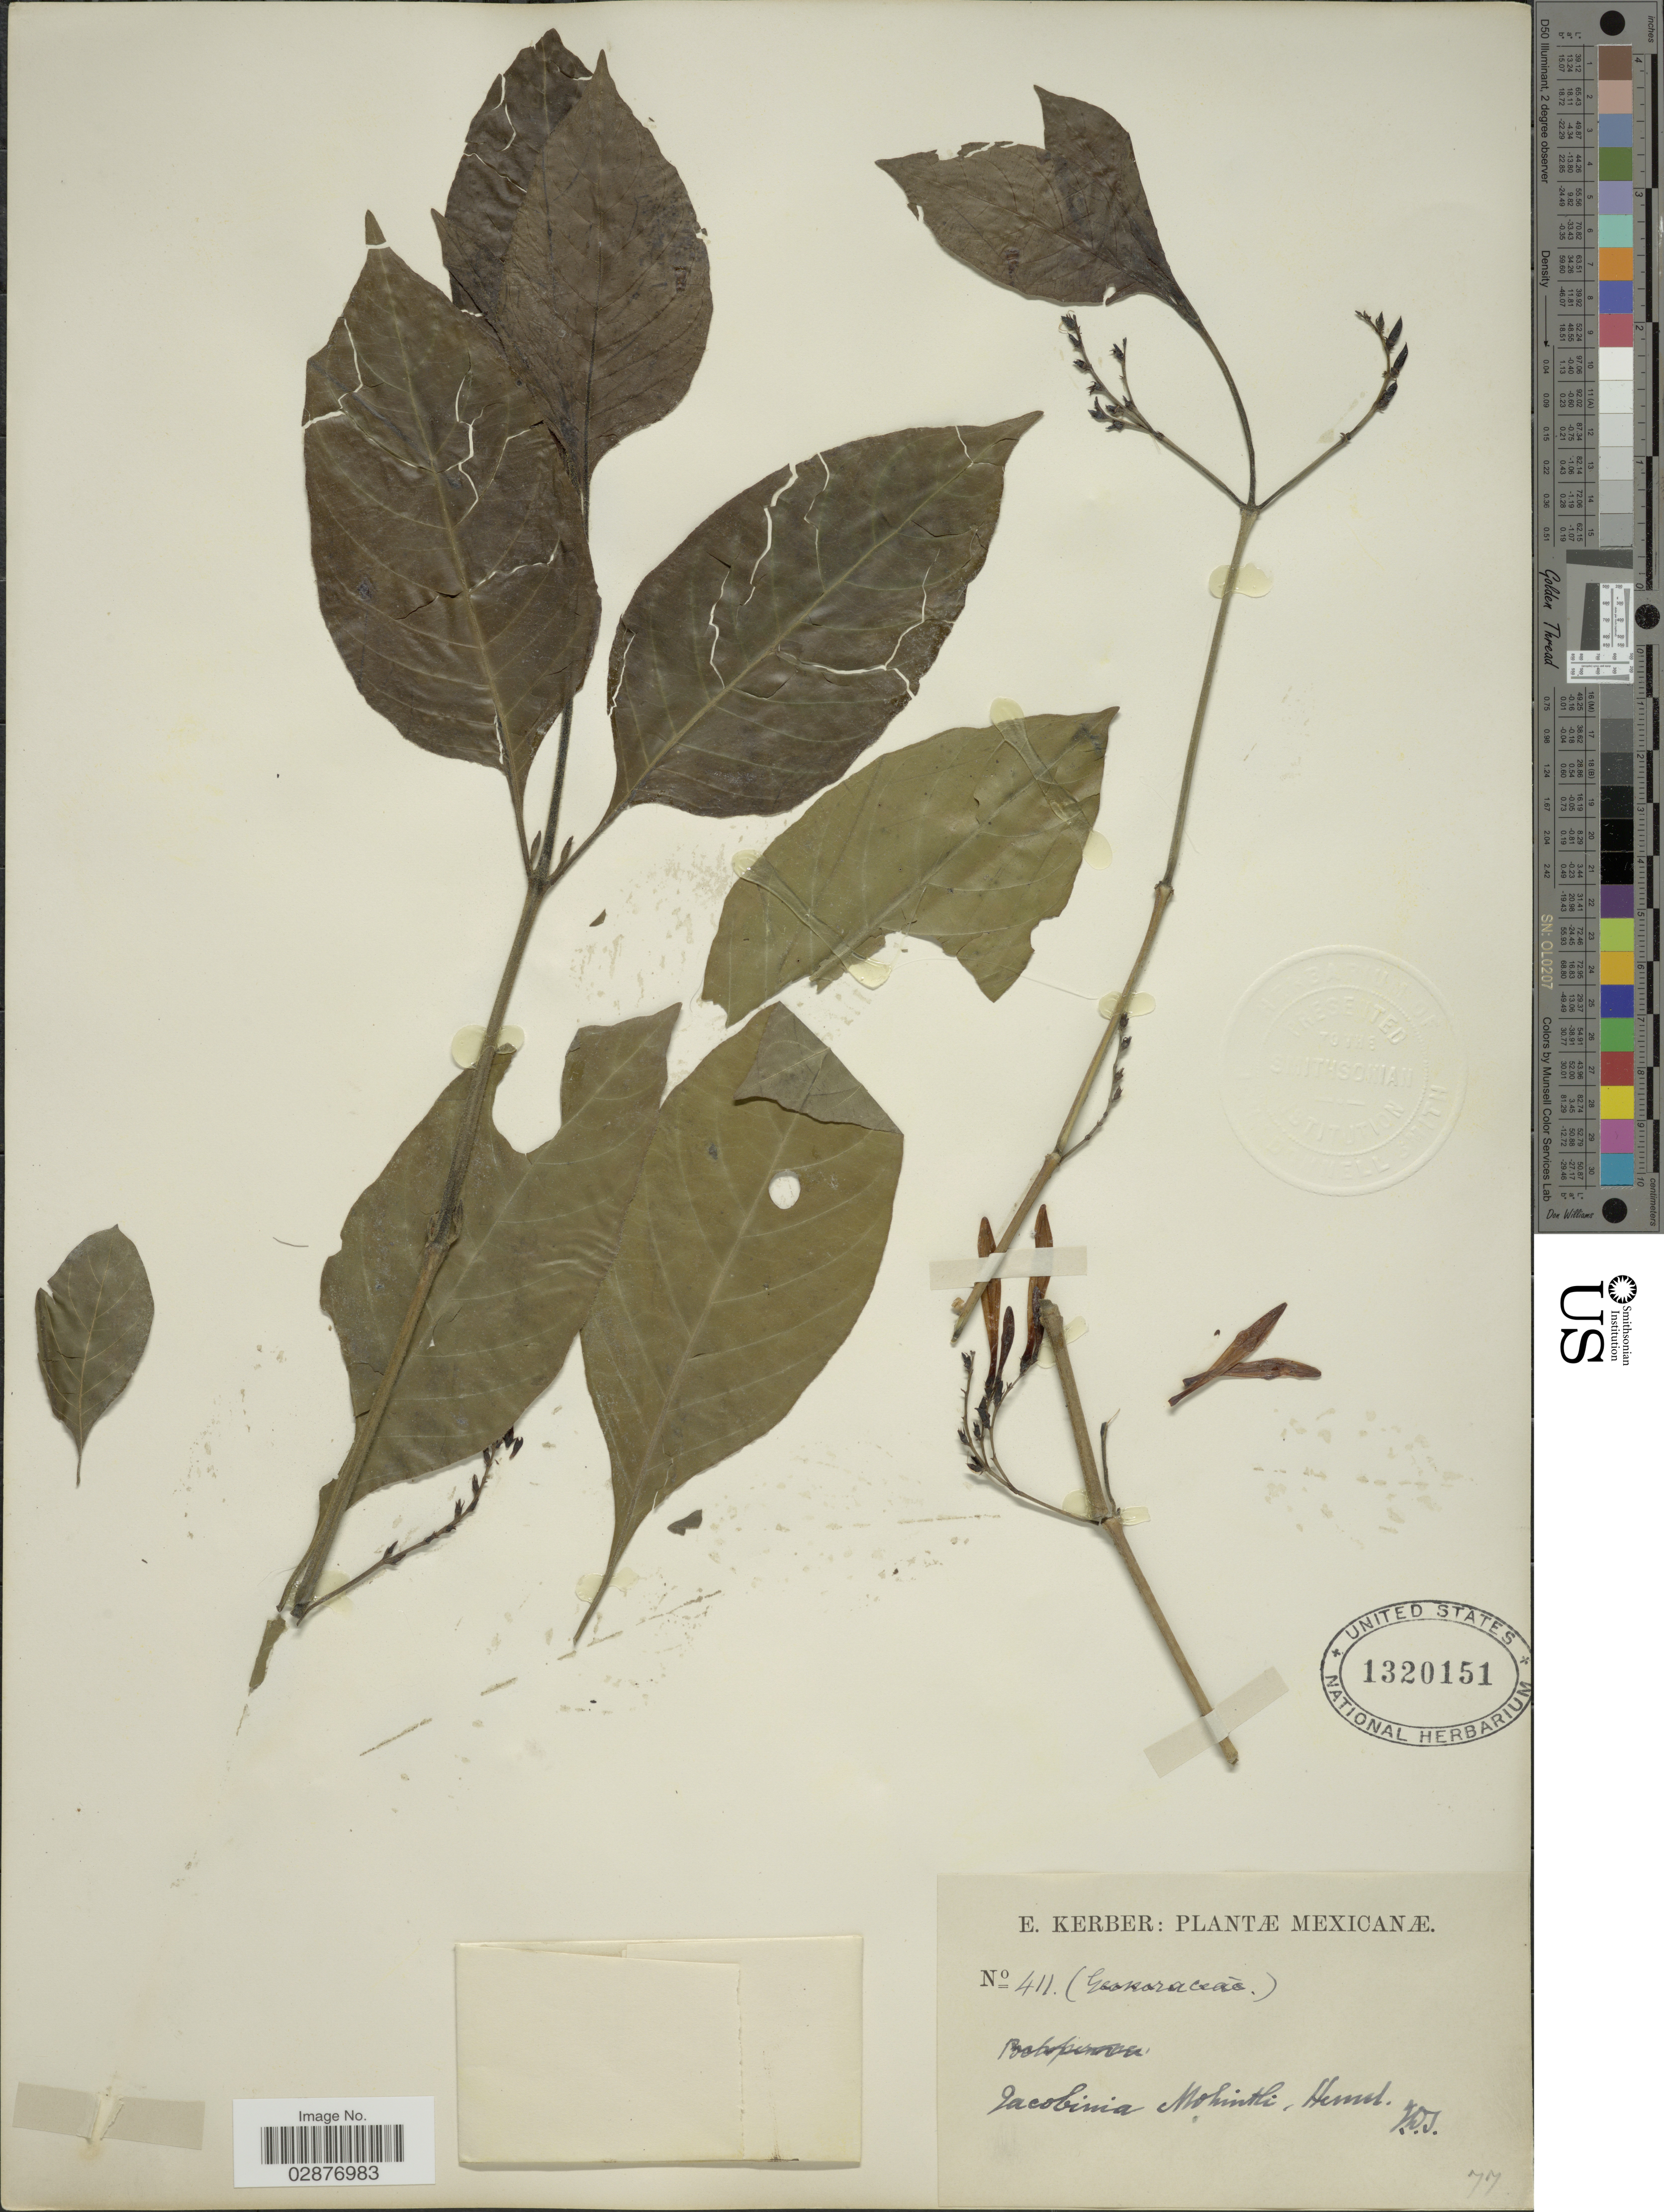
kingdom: Plantae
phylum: Tracheophyta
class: Magnoliopsida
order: Lamiales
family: Acanthaceae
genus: Justicia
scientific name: Justicia spicigera 'Sidicaro'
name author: Schltdl.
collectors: E. Kerber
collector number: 411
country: Mexico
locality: Mexicanæ.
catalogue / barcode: US 1320151